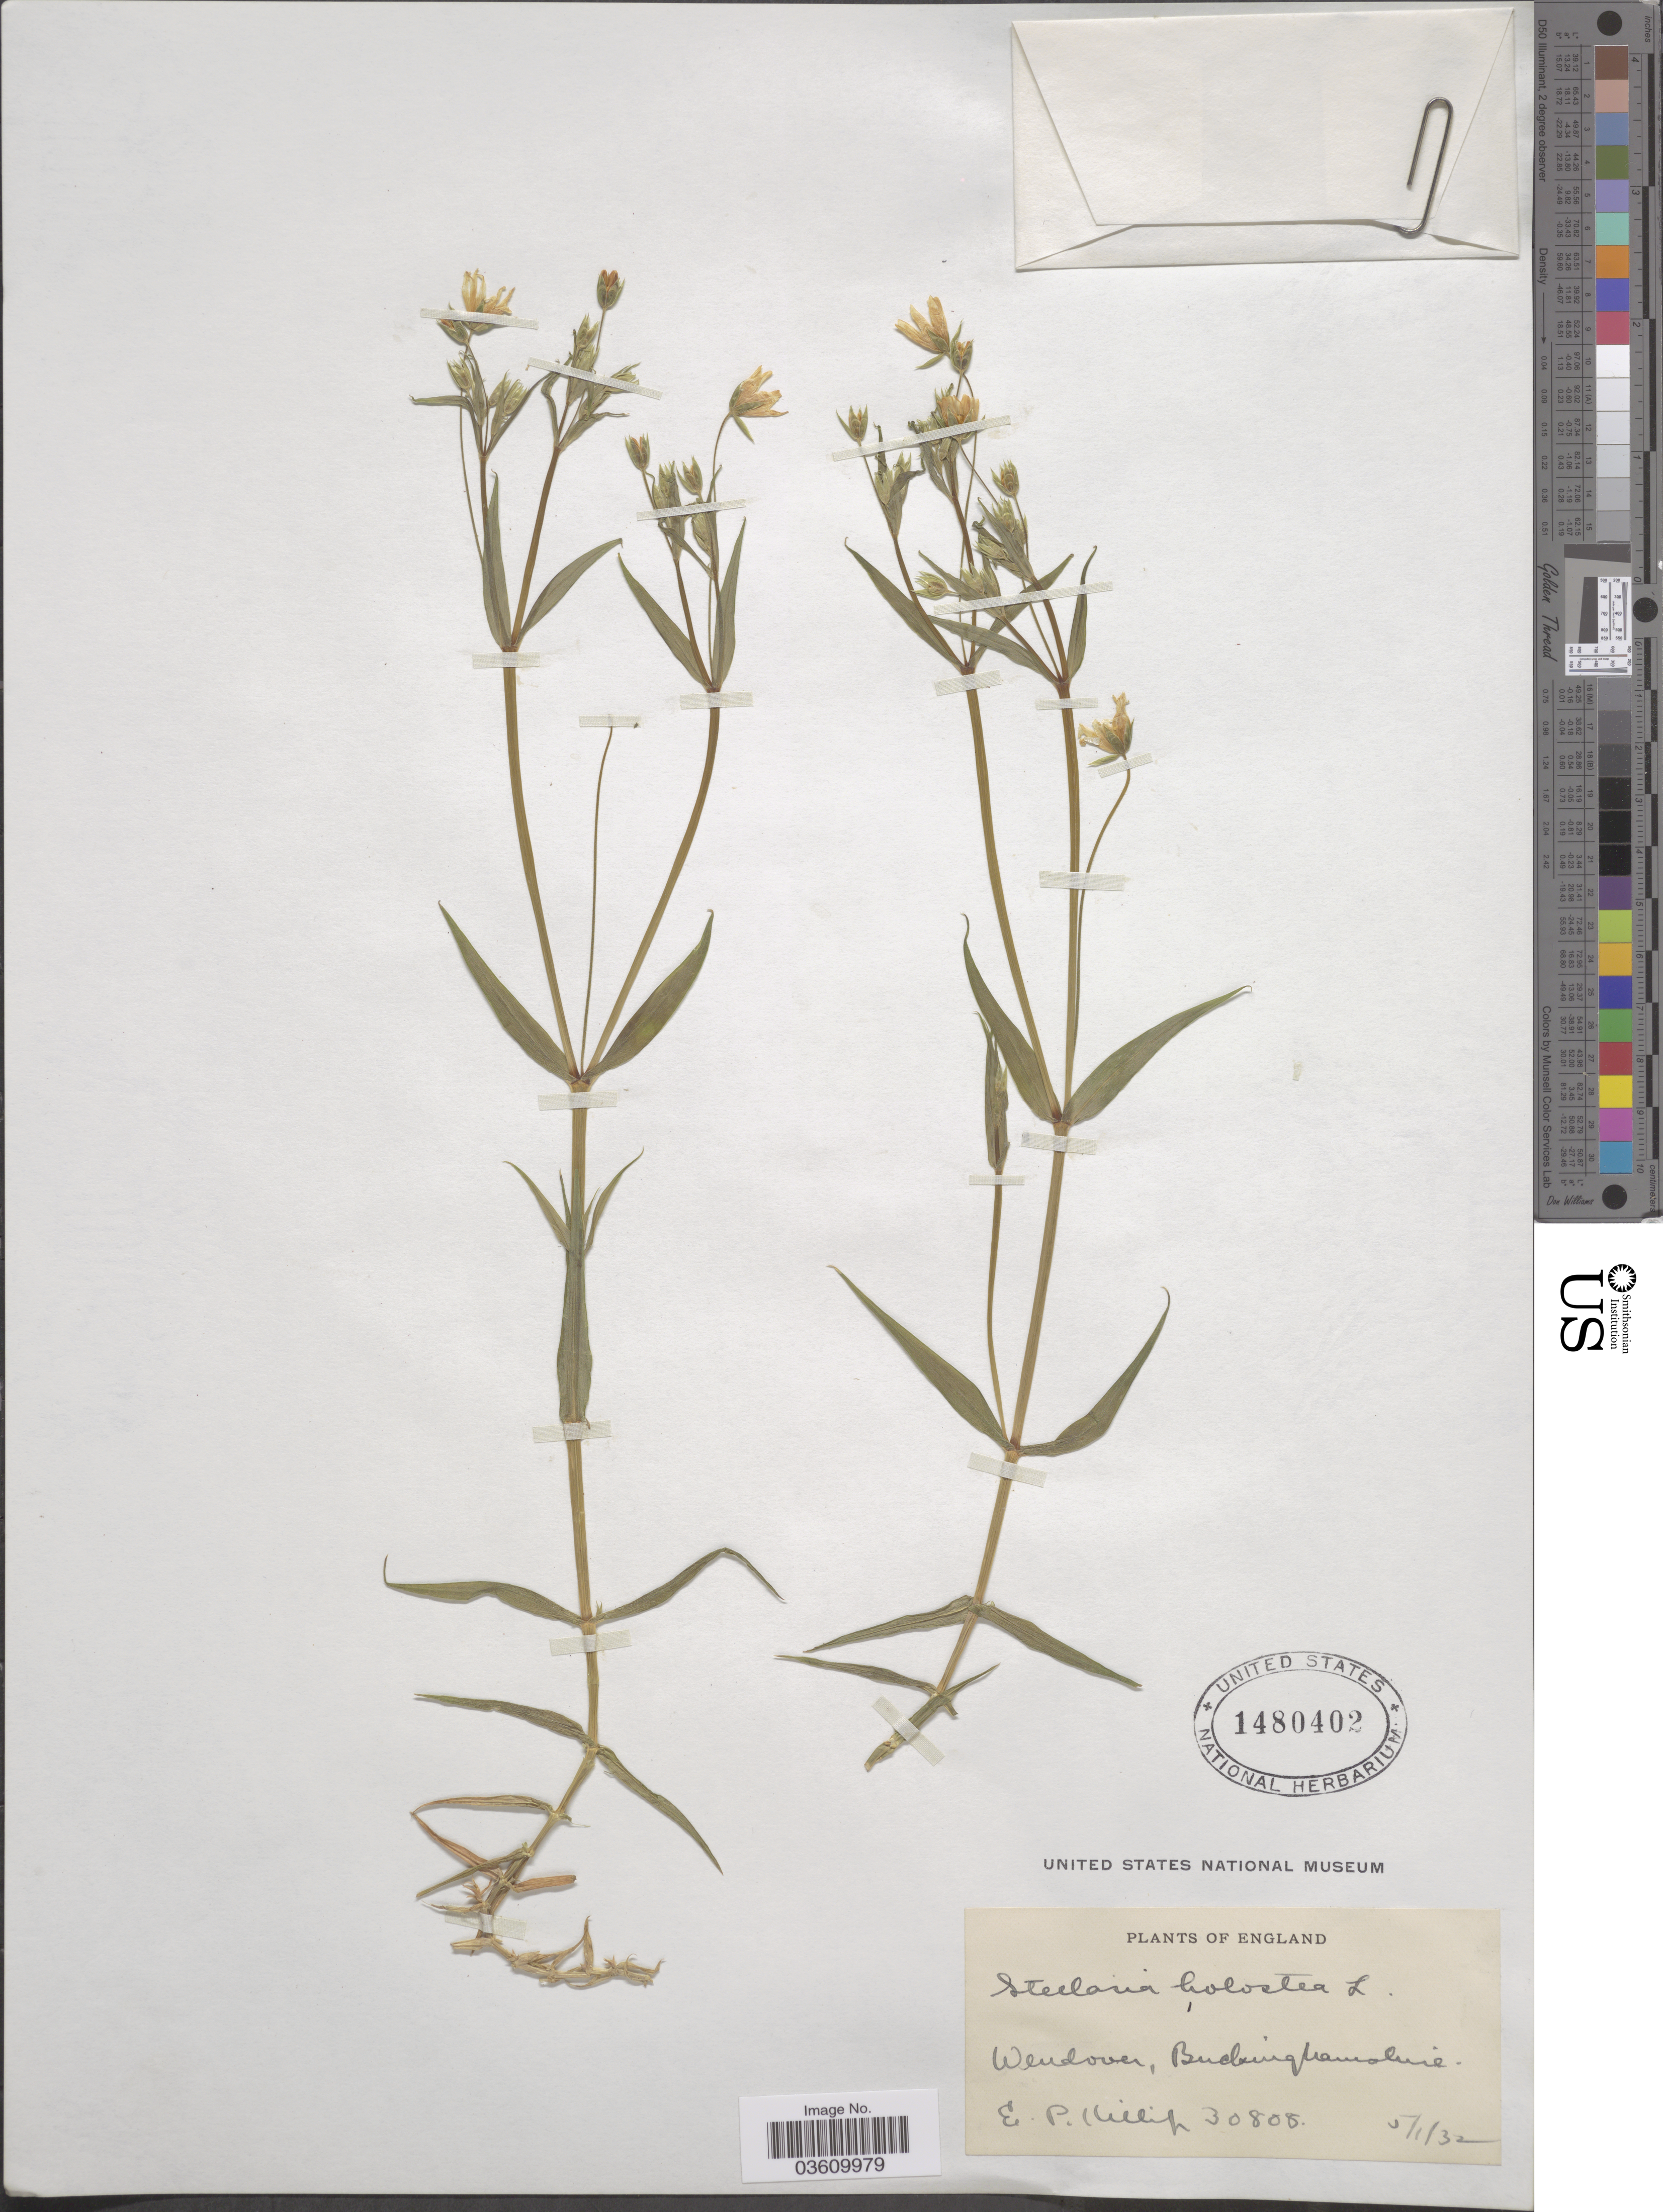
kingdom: Plantae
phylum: Tracheophyta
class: Magnoliopsida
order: Caryophyllales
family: Caryophyllaceae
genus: Rabelera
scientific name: Rabelera holostea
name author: (L.) M.T. Sharples & E.A. Tripp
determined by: U.S. National Herbarium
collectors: E. P. Killip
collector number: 30808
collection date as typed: Transcribed d/m/y: 5/1/32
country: United Kingdom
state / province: England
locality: Wendover, Buckinghamshire.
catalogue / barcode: US 1480402